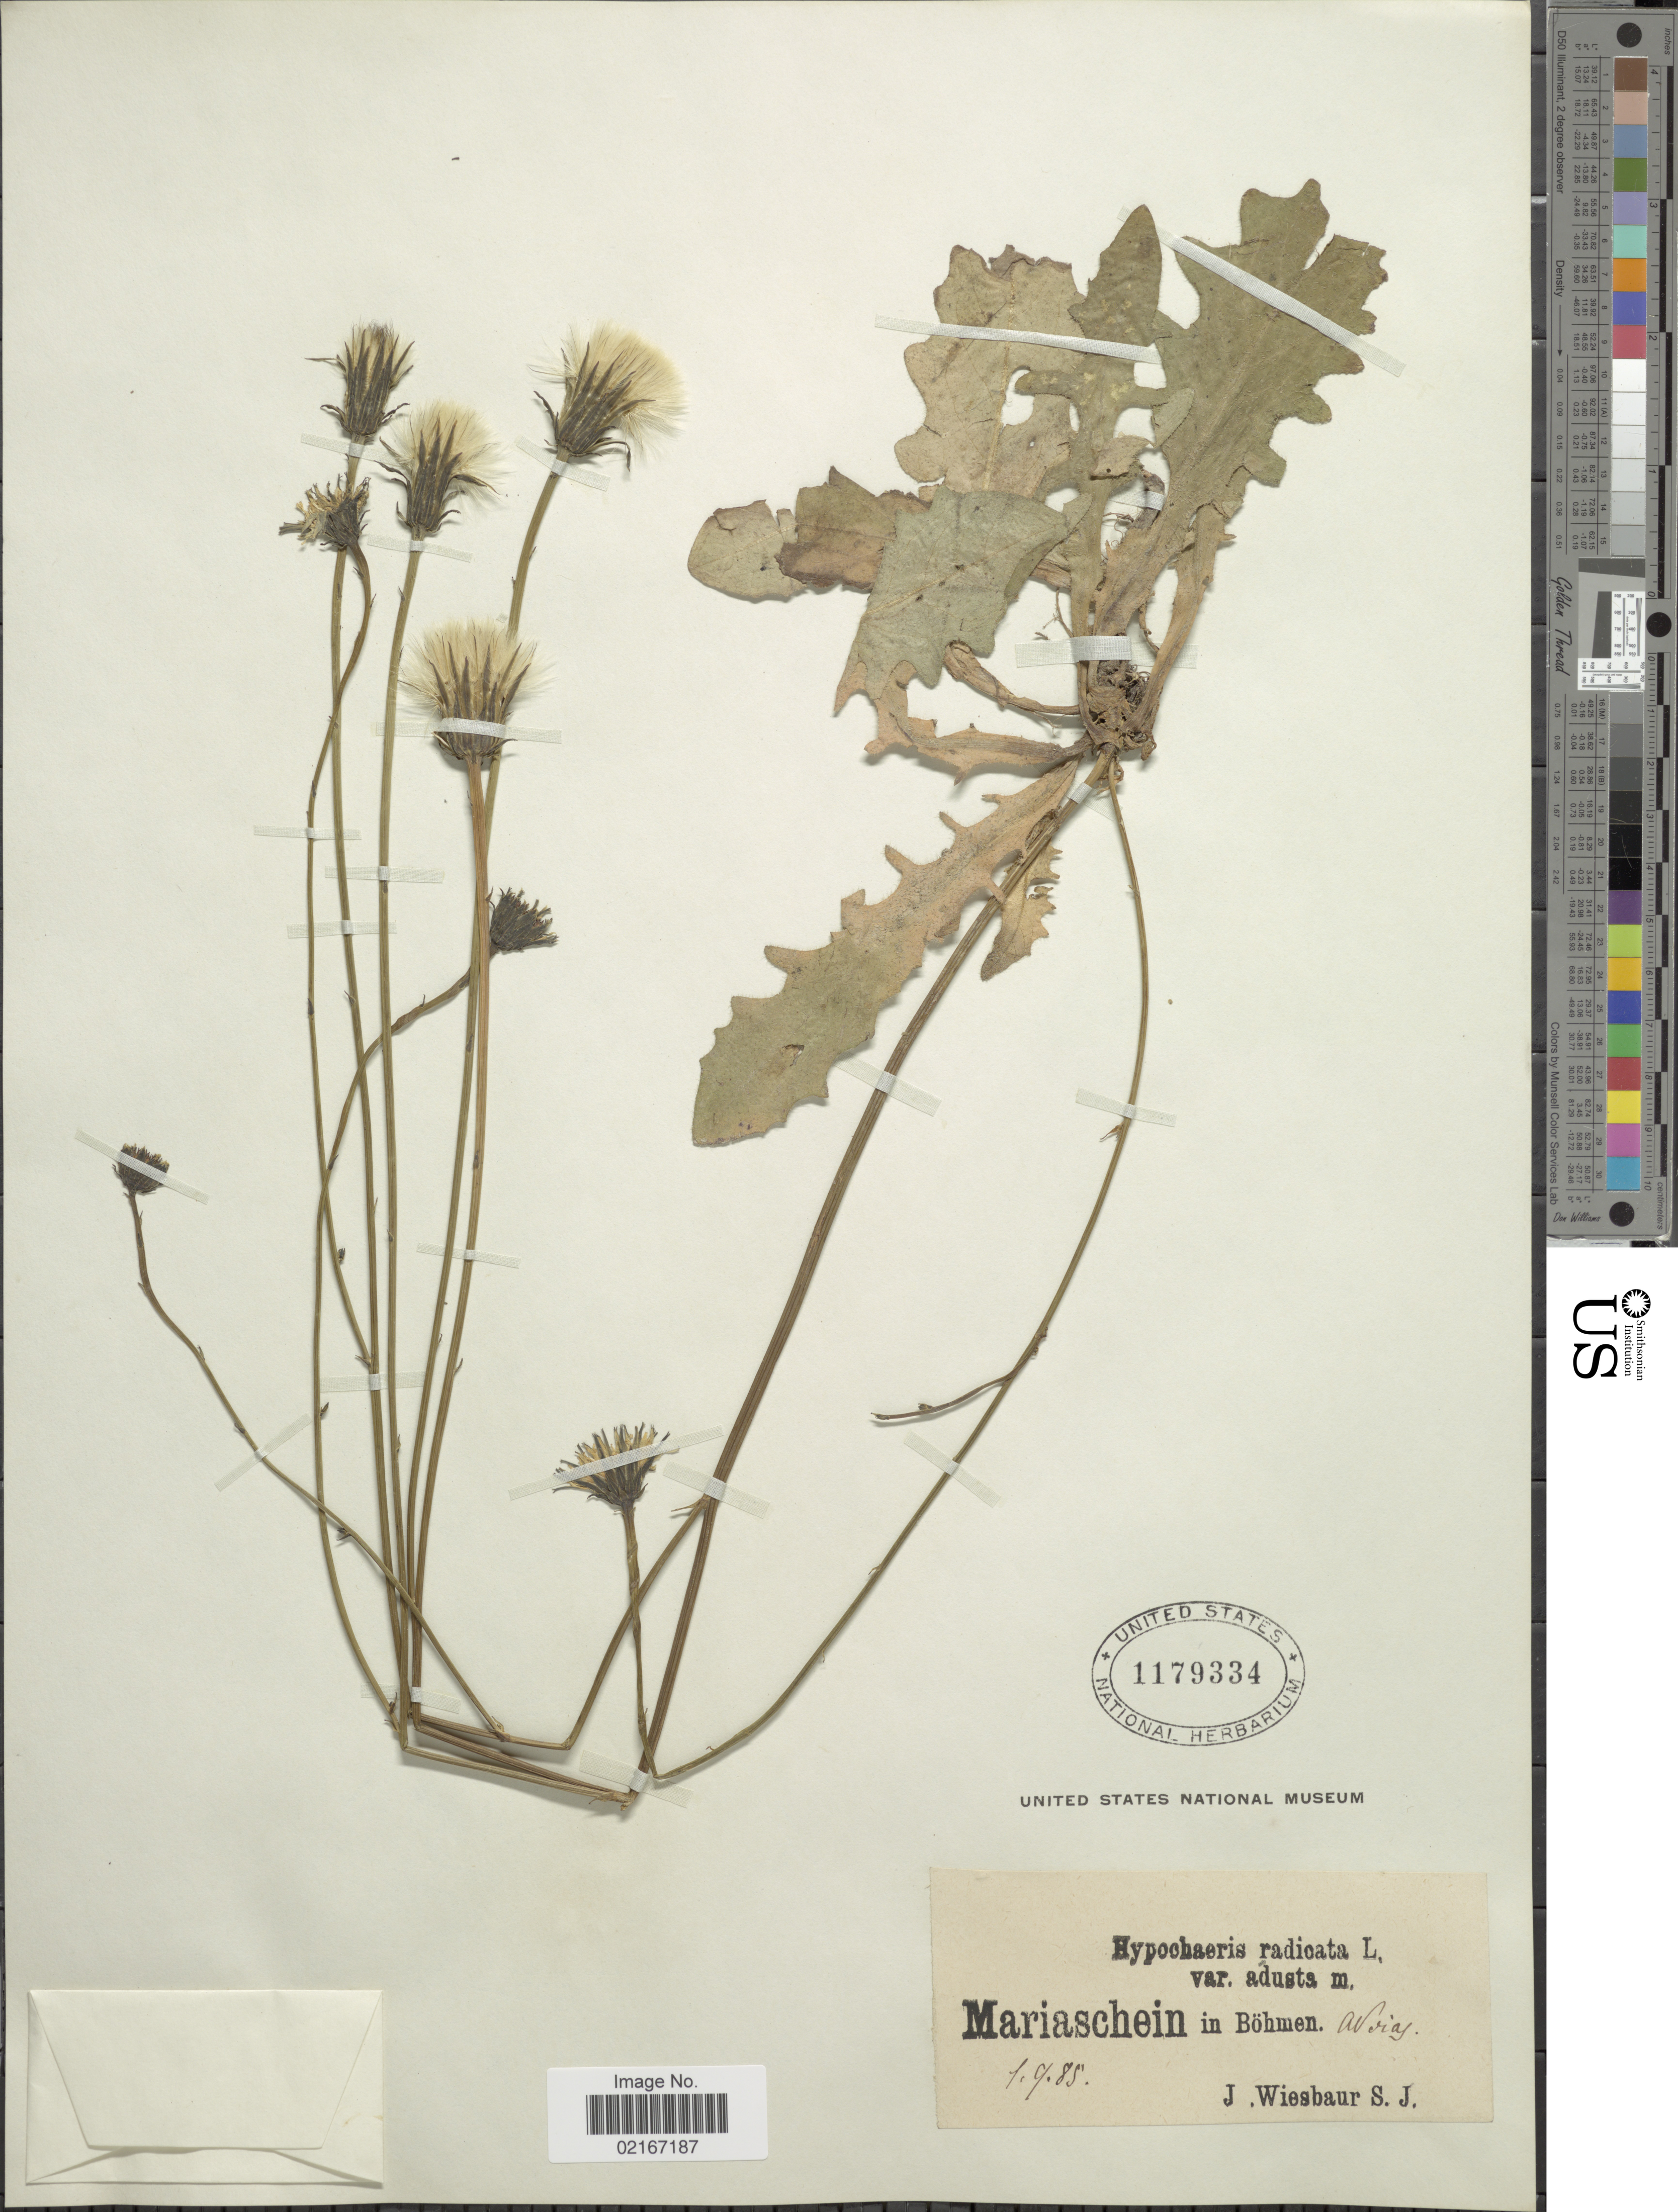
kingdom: Plantae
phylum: Tracheophyta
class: Magnoliopsida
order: Asterales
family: Asteraceae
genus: Hypochaeris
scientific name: Hypochaeris radicata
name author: L.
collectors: J. Wiesbaur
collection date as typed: Transcribed d/m/y: 1/9/85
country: Czechia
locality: Mariaschein in Bohmen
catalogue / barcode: US 1179334